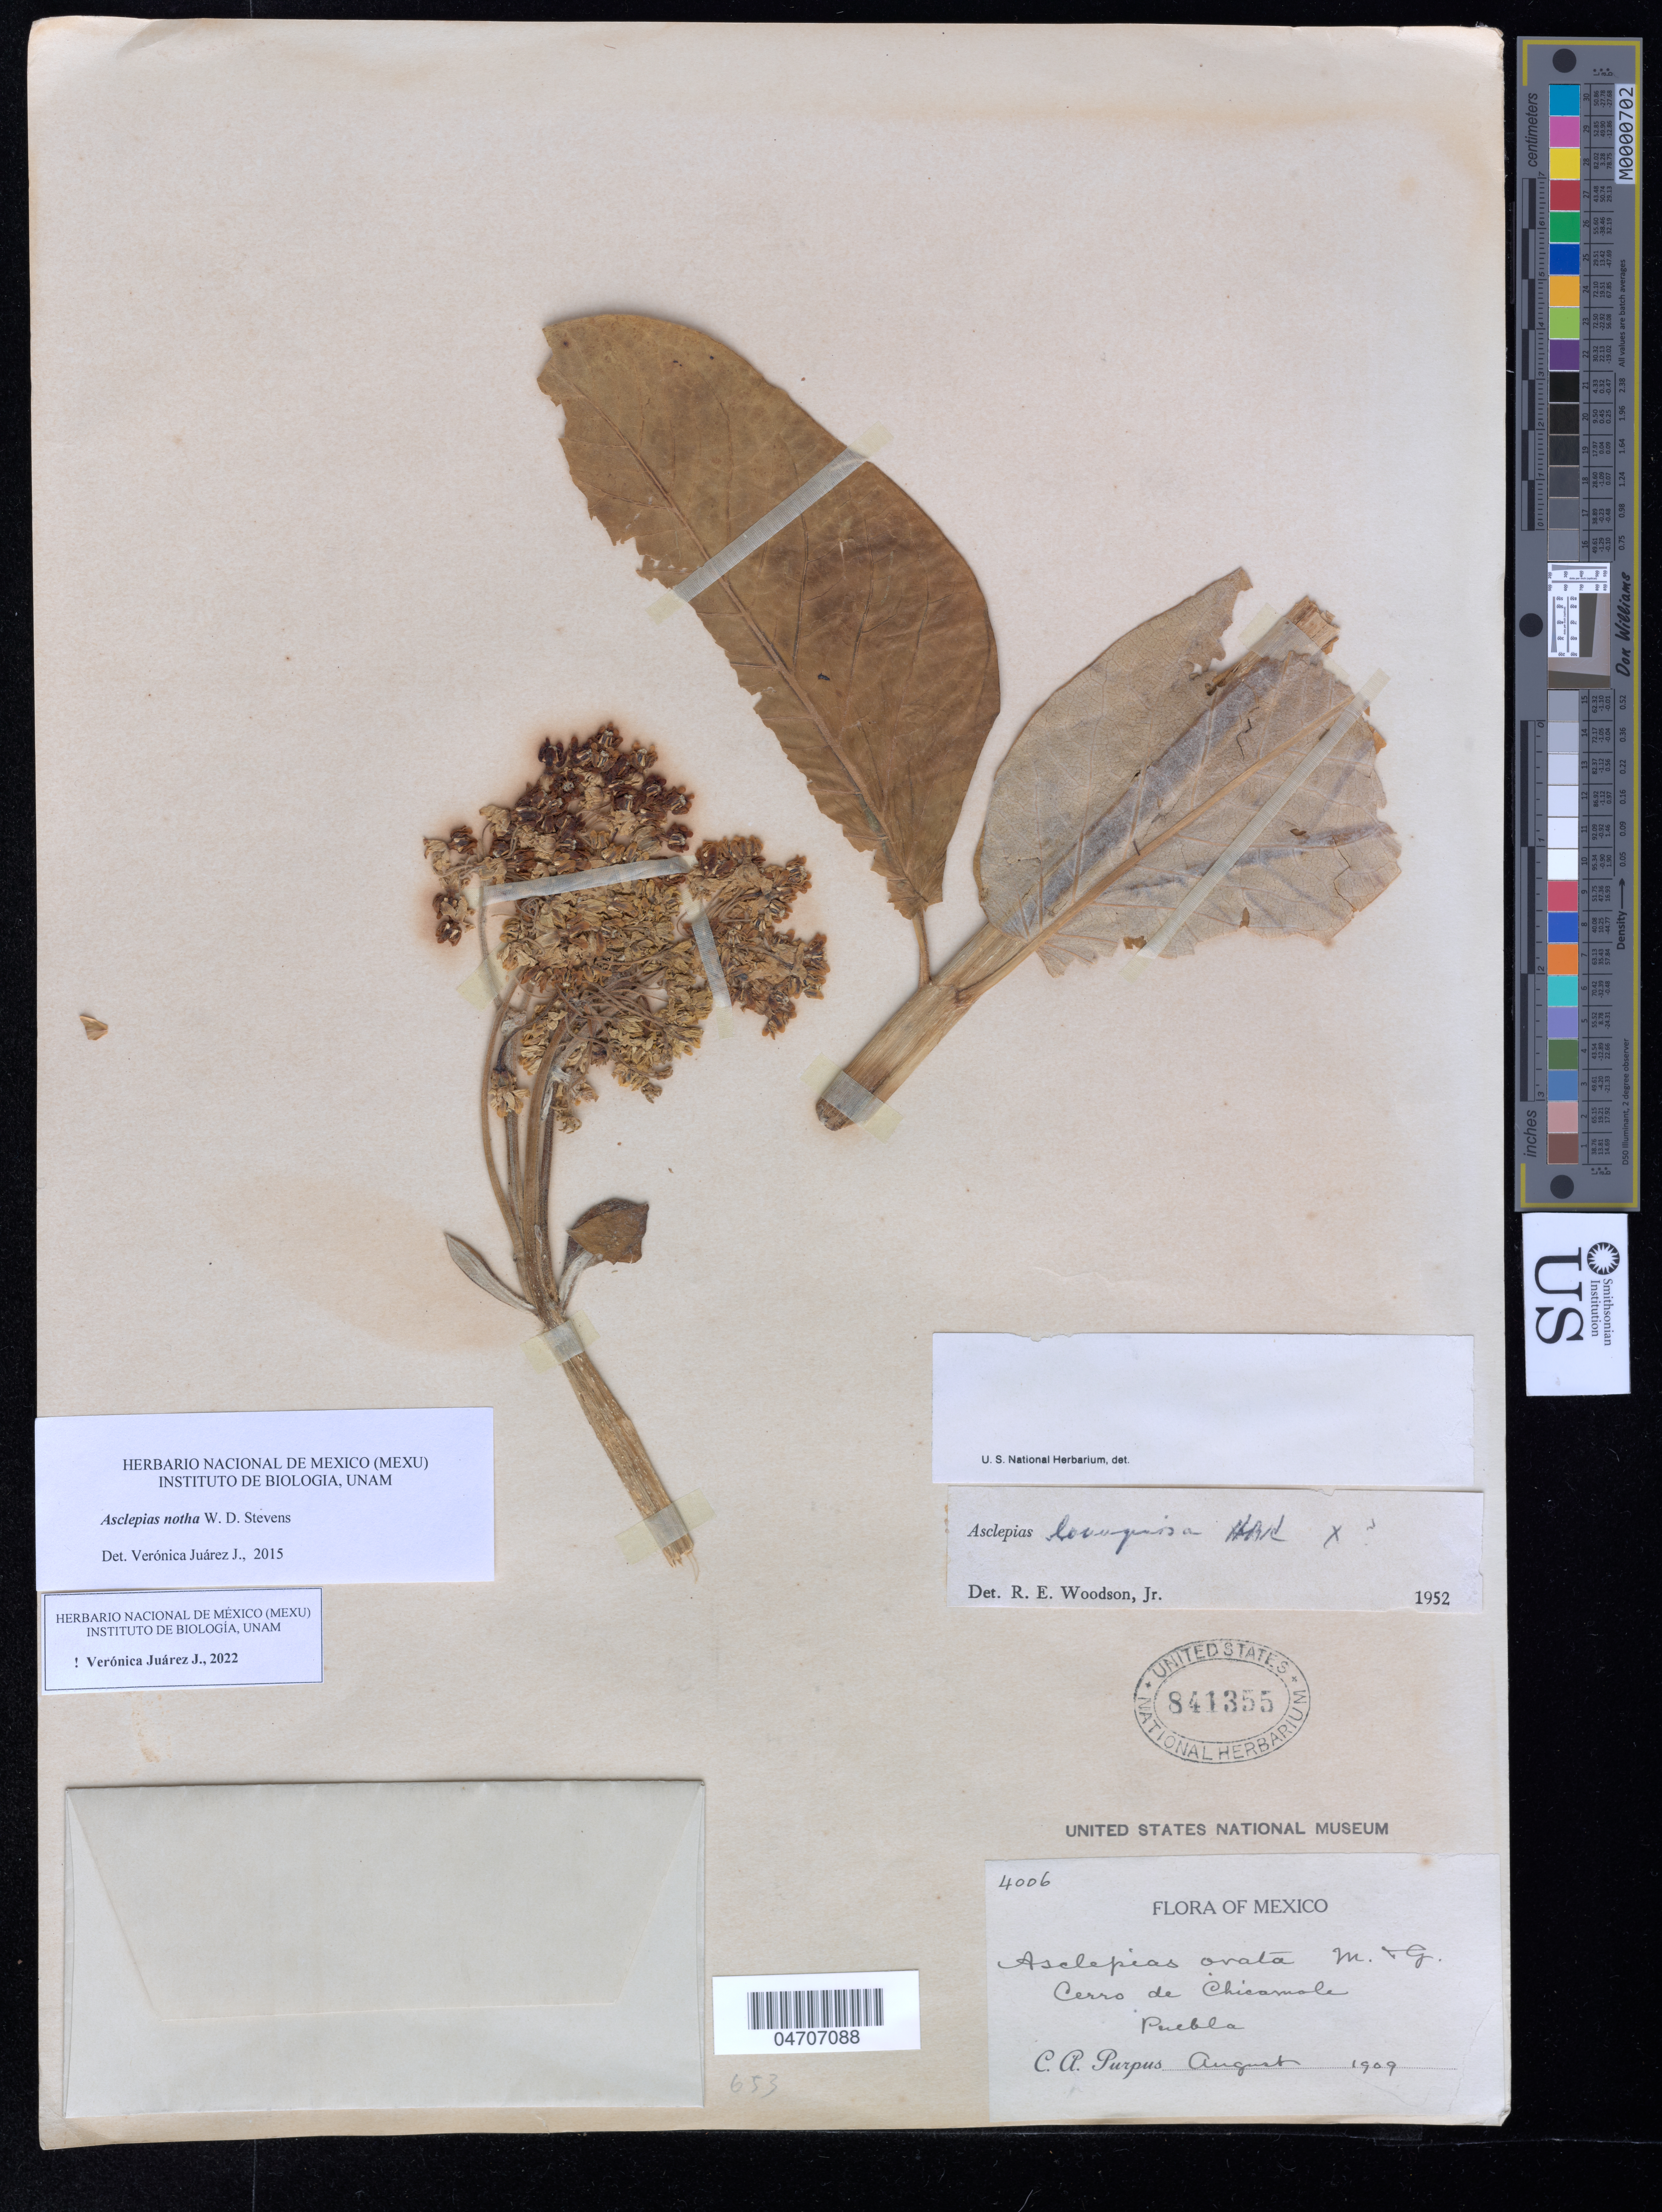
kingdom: Plantae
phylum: Tracheophyta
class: Magnoliopsida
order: Gentianales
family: Apocynaceae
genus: Asclepias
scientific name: Asclepias notha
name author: W.D. Stevens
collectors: C. A. Purpus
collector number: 4006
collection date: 1909-08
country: Mexico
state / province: Puebla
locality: Cerro de Chicamole.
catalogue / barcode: US 841355